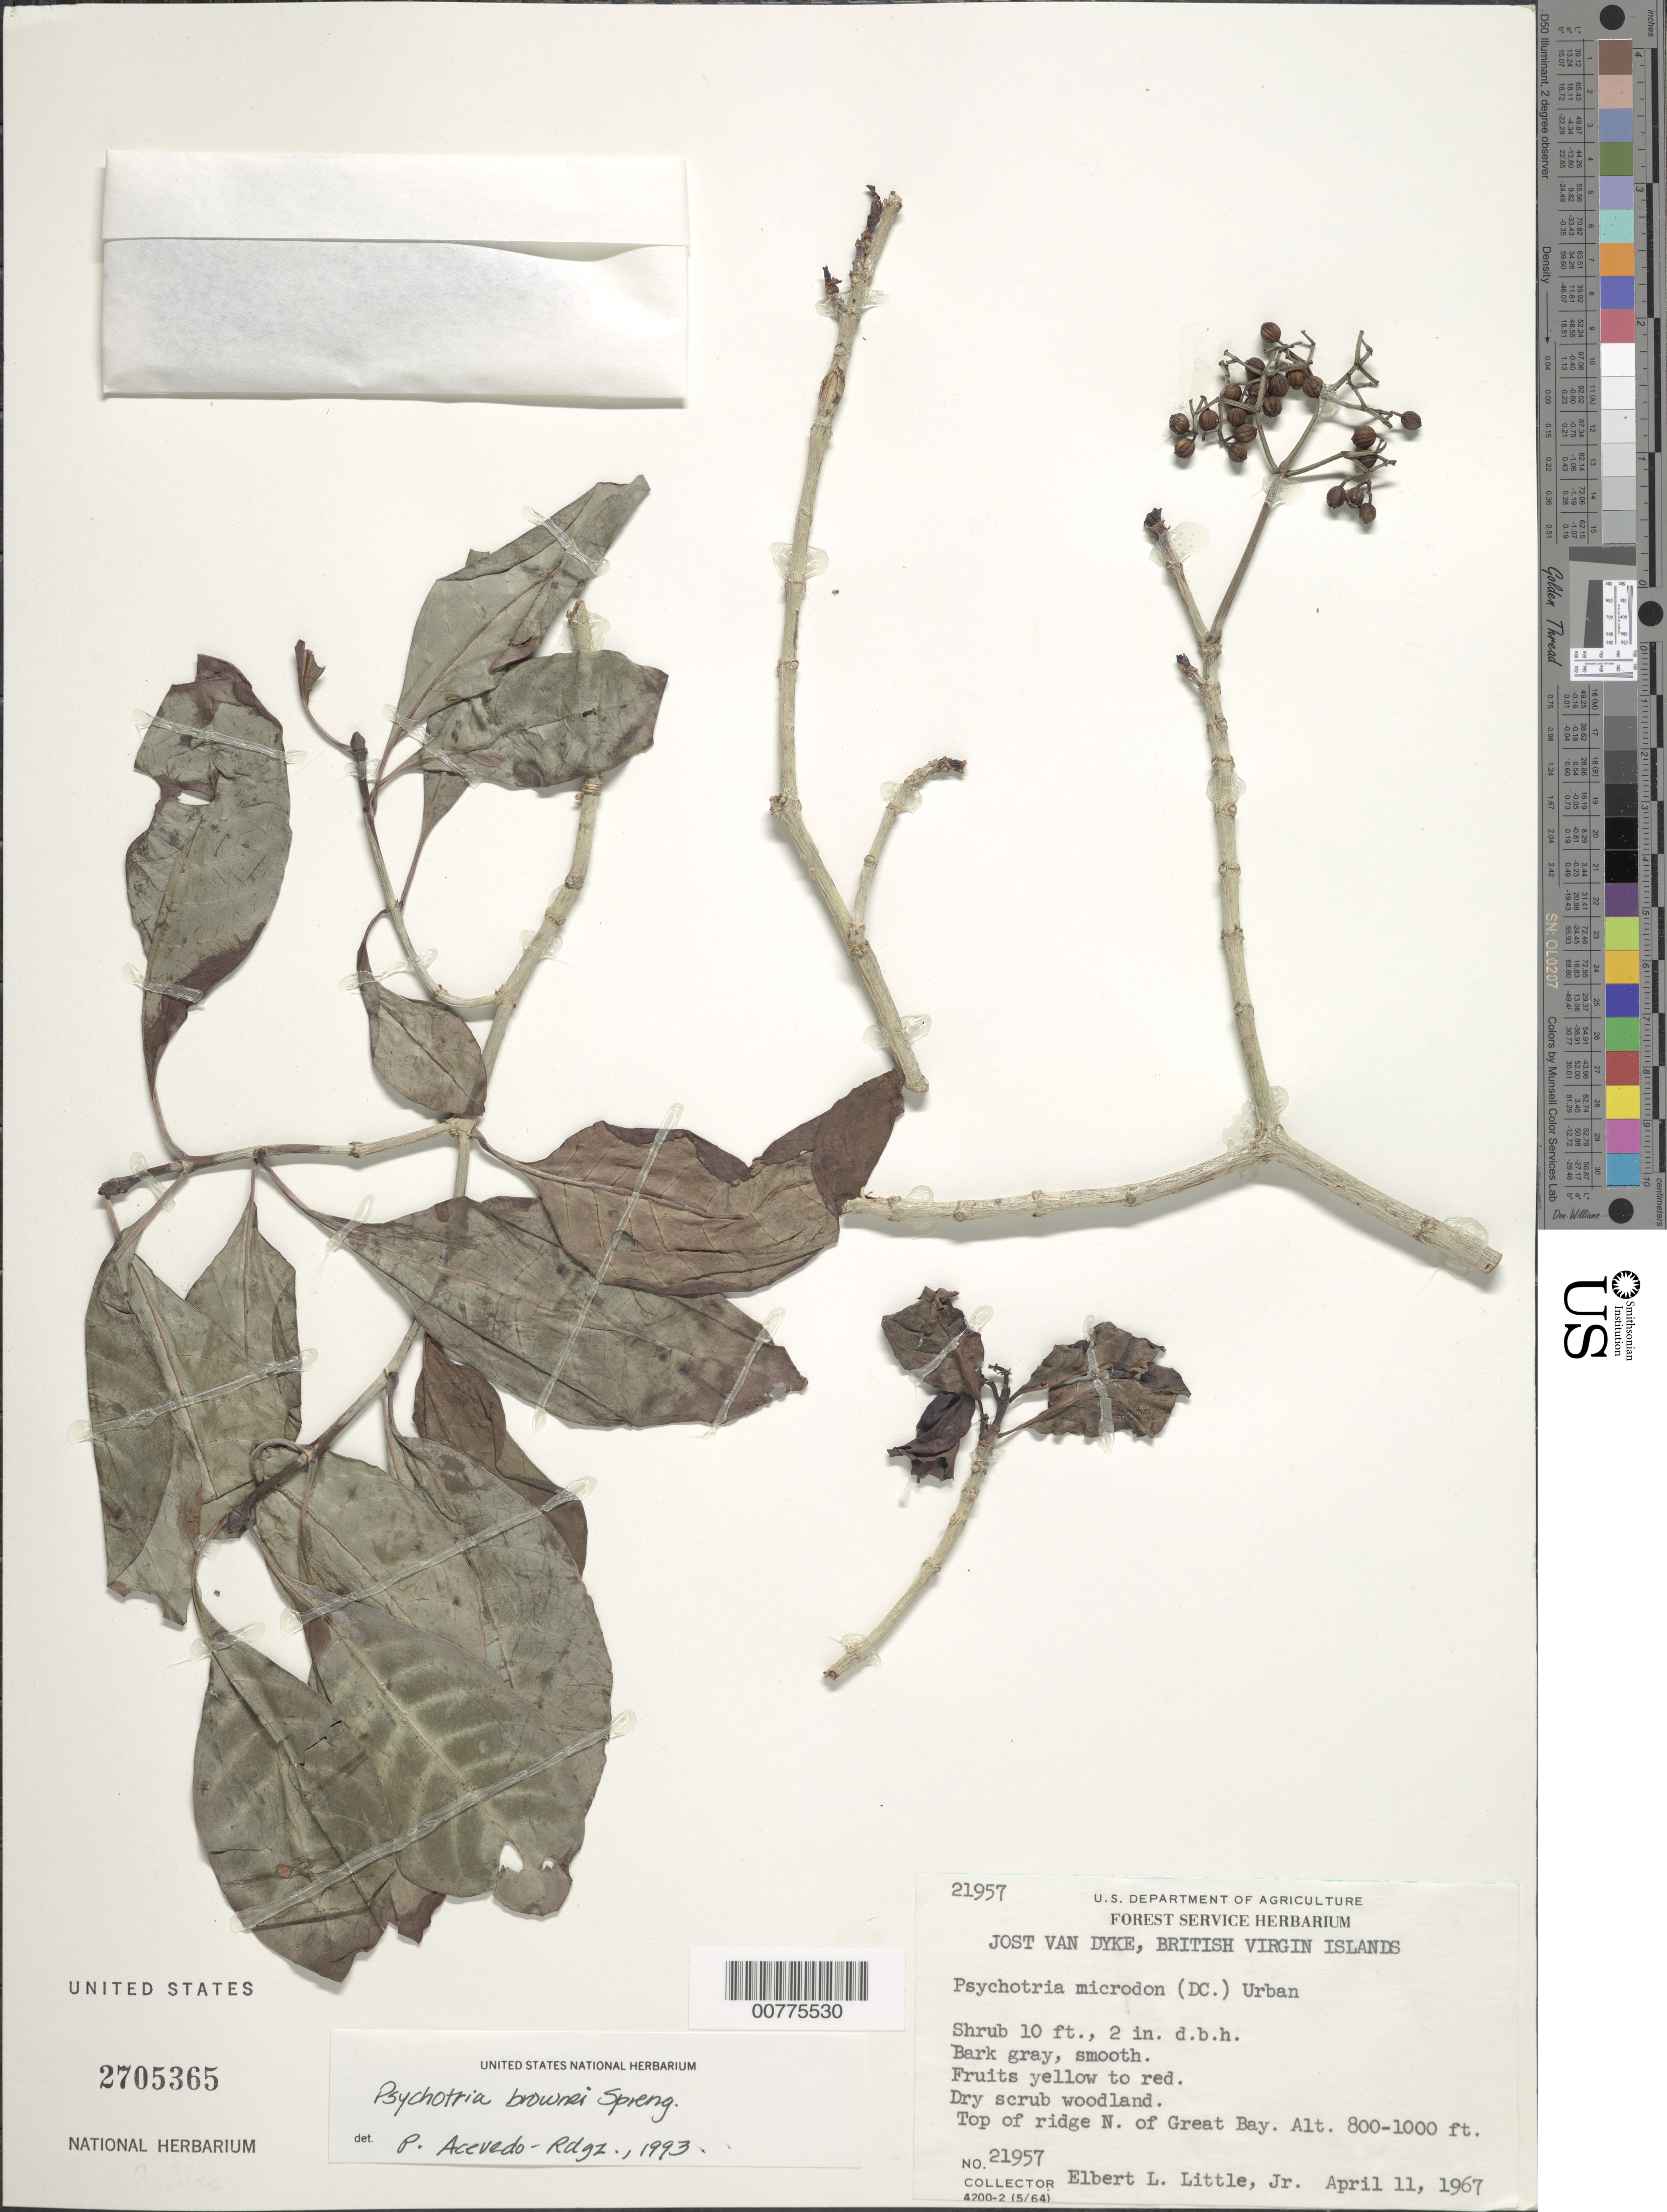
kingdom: Plantae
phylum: Tracheophyta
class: Magnoliopsida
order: Gentianales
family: Rubiaceae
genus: Psychotria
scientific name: Psychotria glabrata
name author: Sw.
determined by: Acevedo-Rodríguez, P., (BOT), Smithsonian Institution - National Museum of Natural History (UNITED STATES)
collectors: E. L. Little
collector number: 21957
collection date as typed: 11 Apr 1967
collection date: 1967-04-11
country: British Virgin Islands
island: Jost Van Dyke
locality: Top of ridge of Great Bay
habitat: Dry scrub woodland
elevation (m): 244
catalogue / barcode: US 2705365